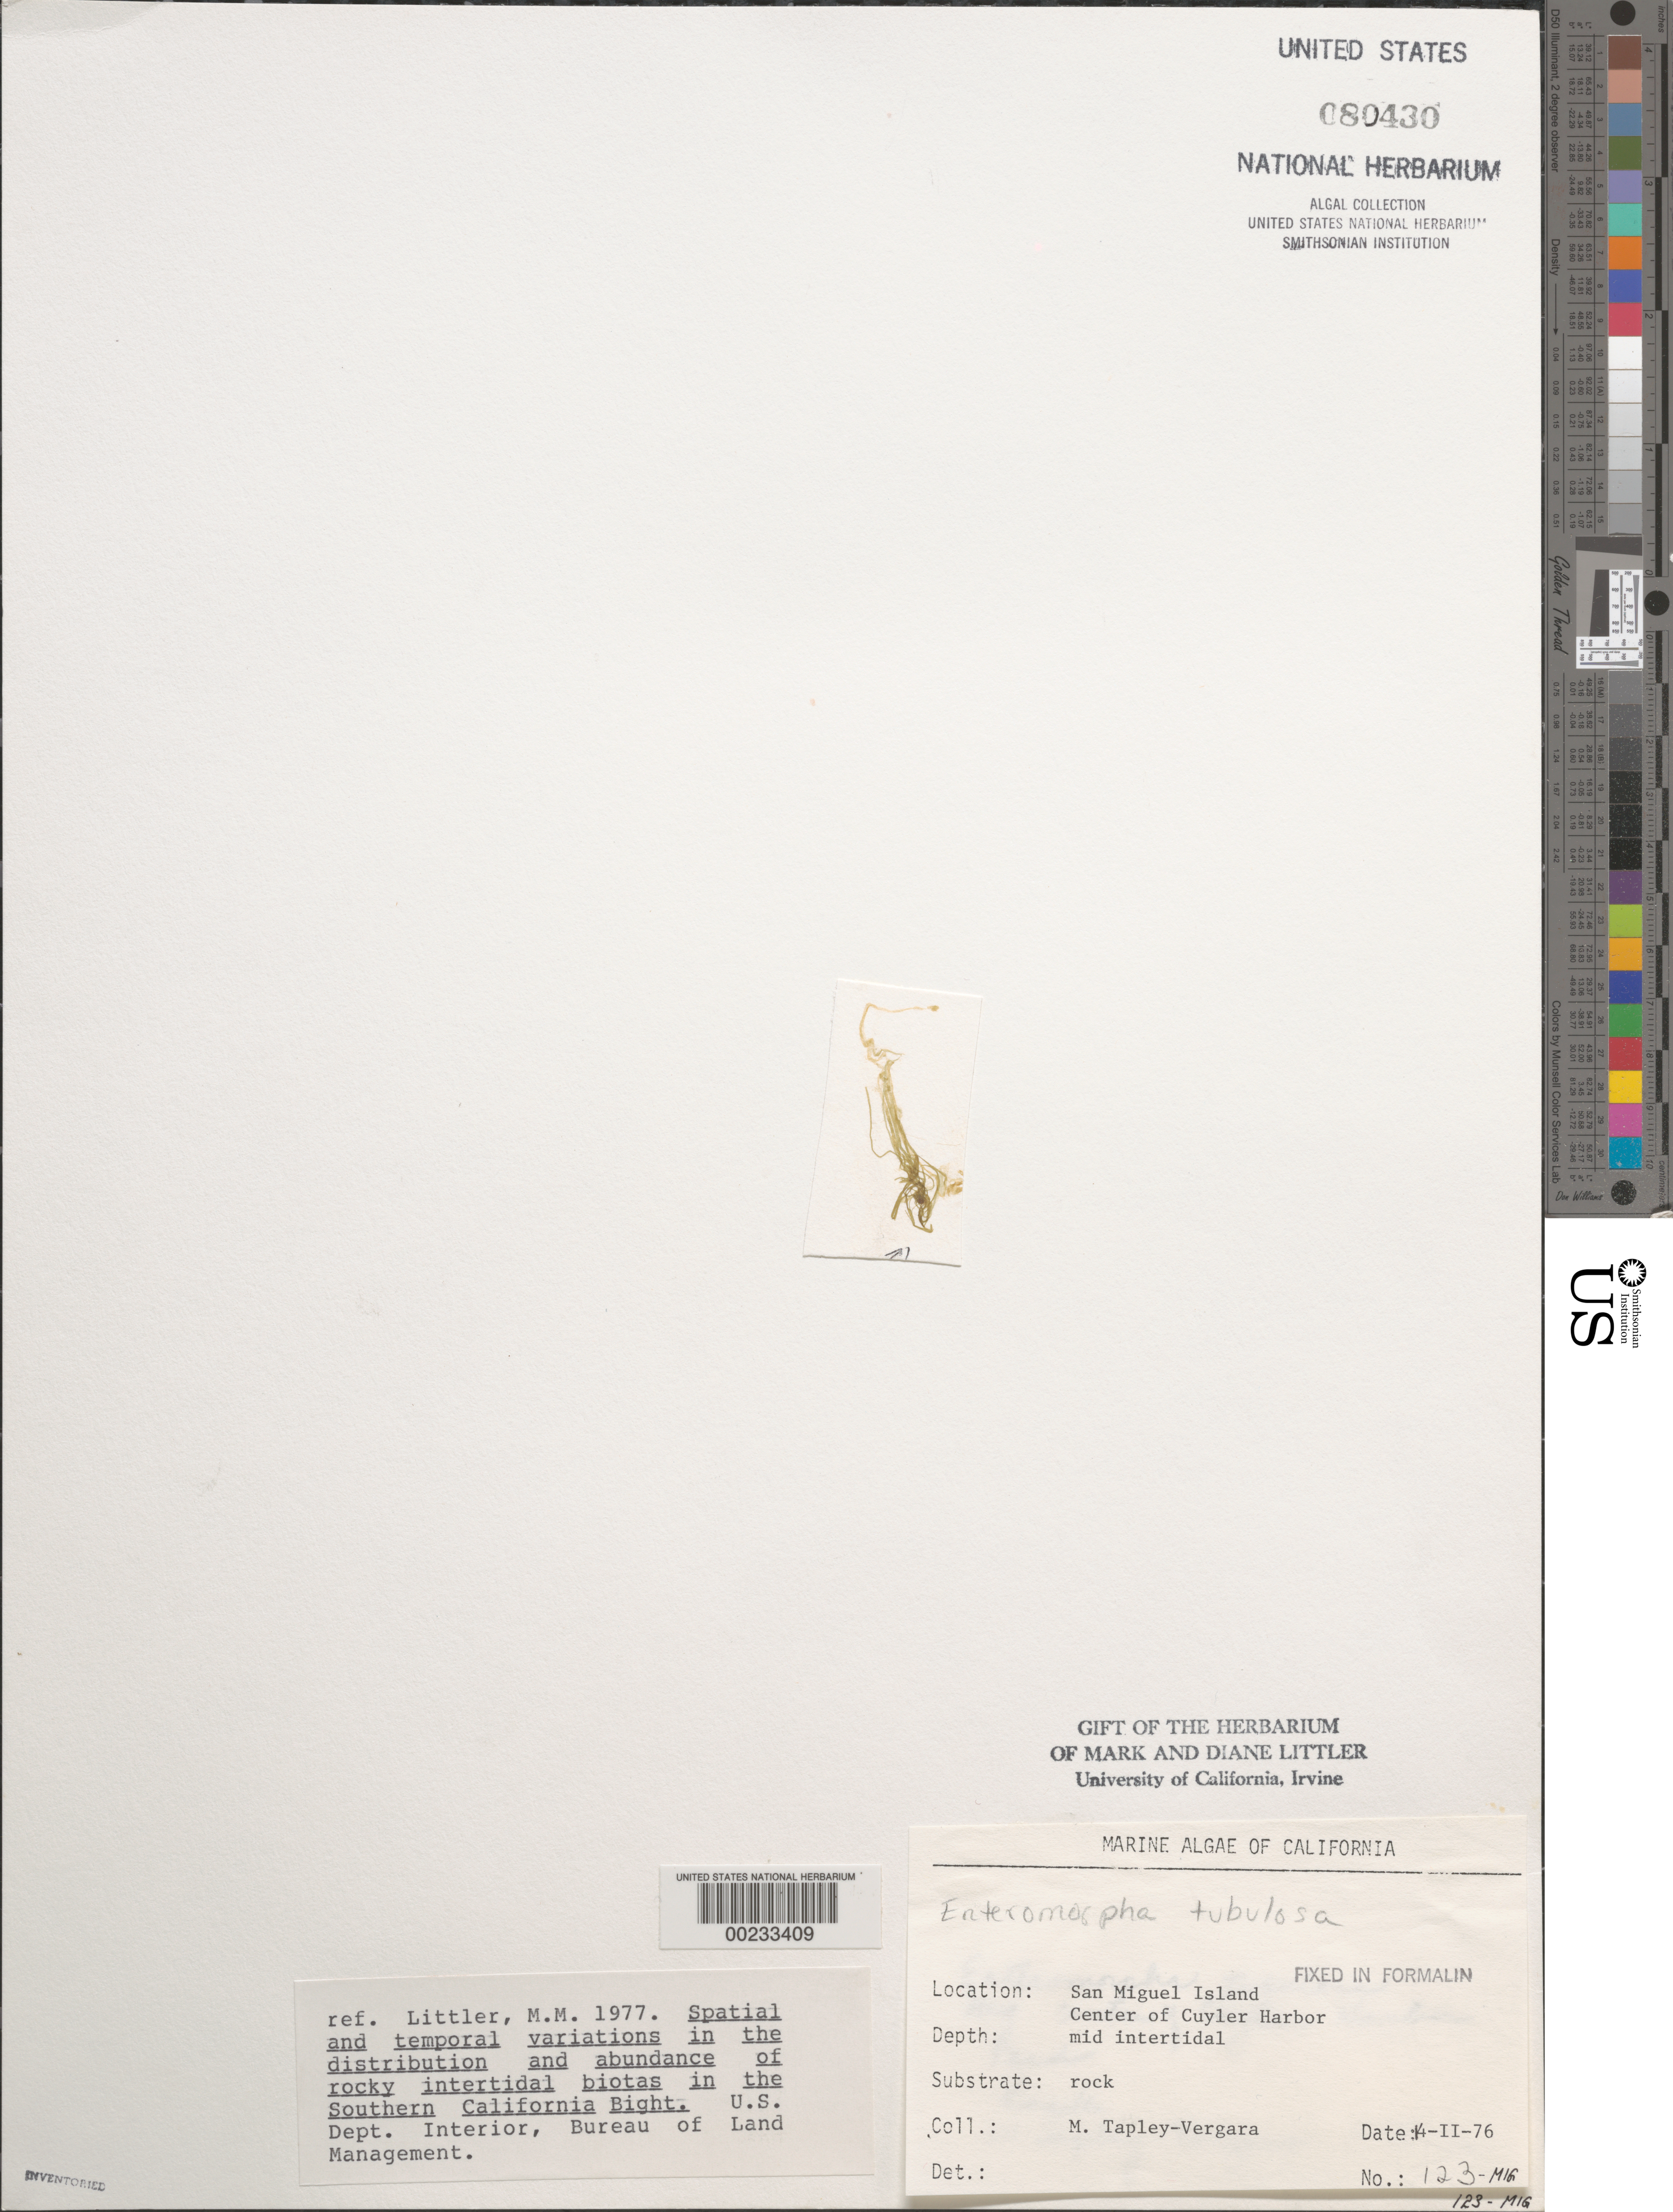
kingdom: Plantae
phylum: Chlorophyta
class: Ulvophyceae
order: Ulvales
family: Ulvaceae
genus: Ulva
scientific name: Ulva flexuosa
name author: Wulfen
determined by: Algae name updating Project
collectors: M. Tapley-Vergara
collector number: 123-MIG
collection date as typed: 14 Feb 1976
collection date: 1976-02-14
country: United States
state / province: California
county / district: Santa Barbara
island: San Miguel Island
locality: Cuyler Harbor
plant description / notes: BLM-SOCALBIGHT Rocky Intertidal Survey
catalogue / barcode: US 80430